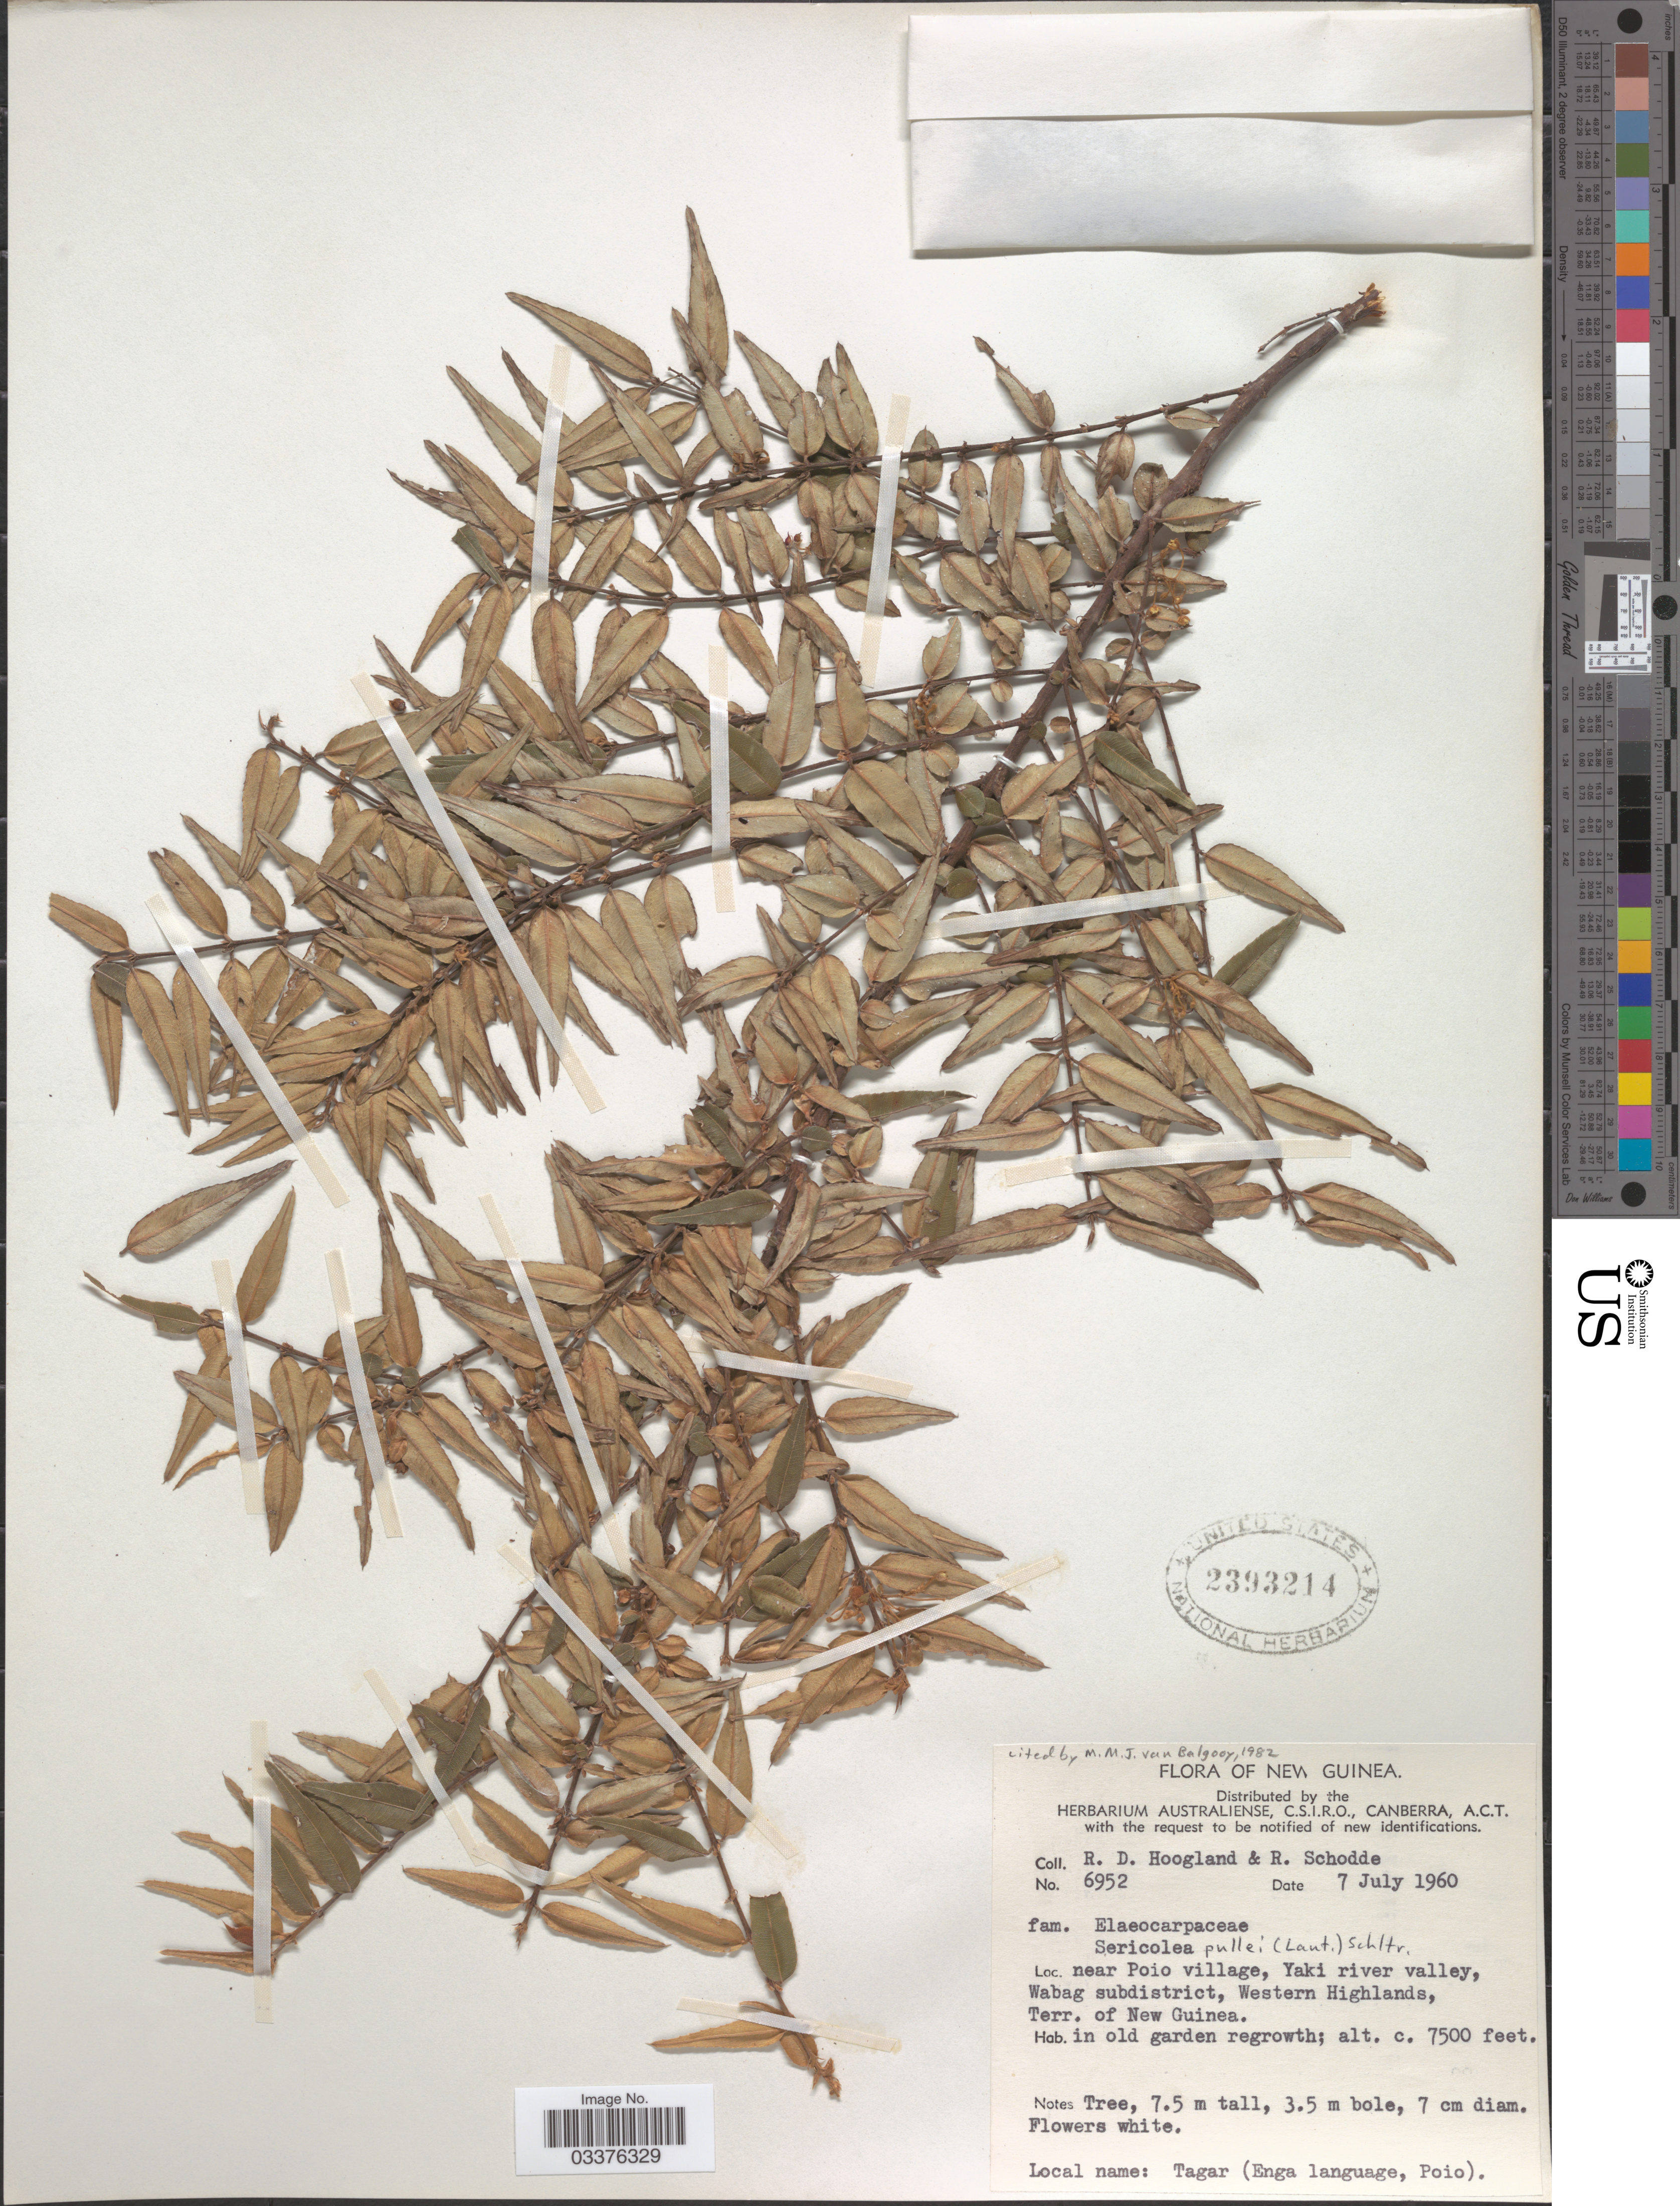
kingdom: Plantae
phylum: Tracheophyta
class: Magnoliopsida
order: Oxalidales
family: Elaeocarpaceae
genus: Sericolea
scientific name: Sericolea pullei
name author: Schltr.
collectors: R. D. Hoogland & R. Schodde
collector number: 6952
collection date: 1960-07-07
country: Papua New Guinea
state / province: Western Highlands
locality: New Guinea. Near Poio village, Yaki river valley, Wabag subdistrict, Terr. of New Guinea. In old garden regrowth.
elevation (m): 2286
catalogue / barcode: US 2393214